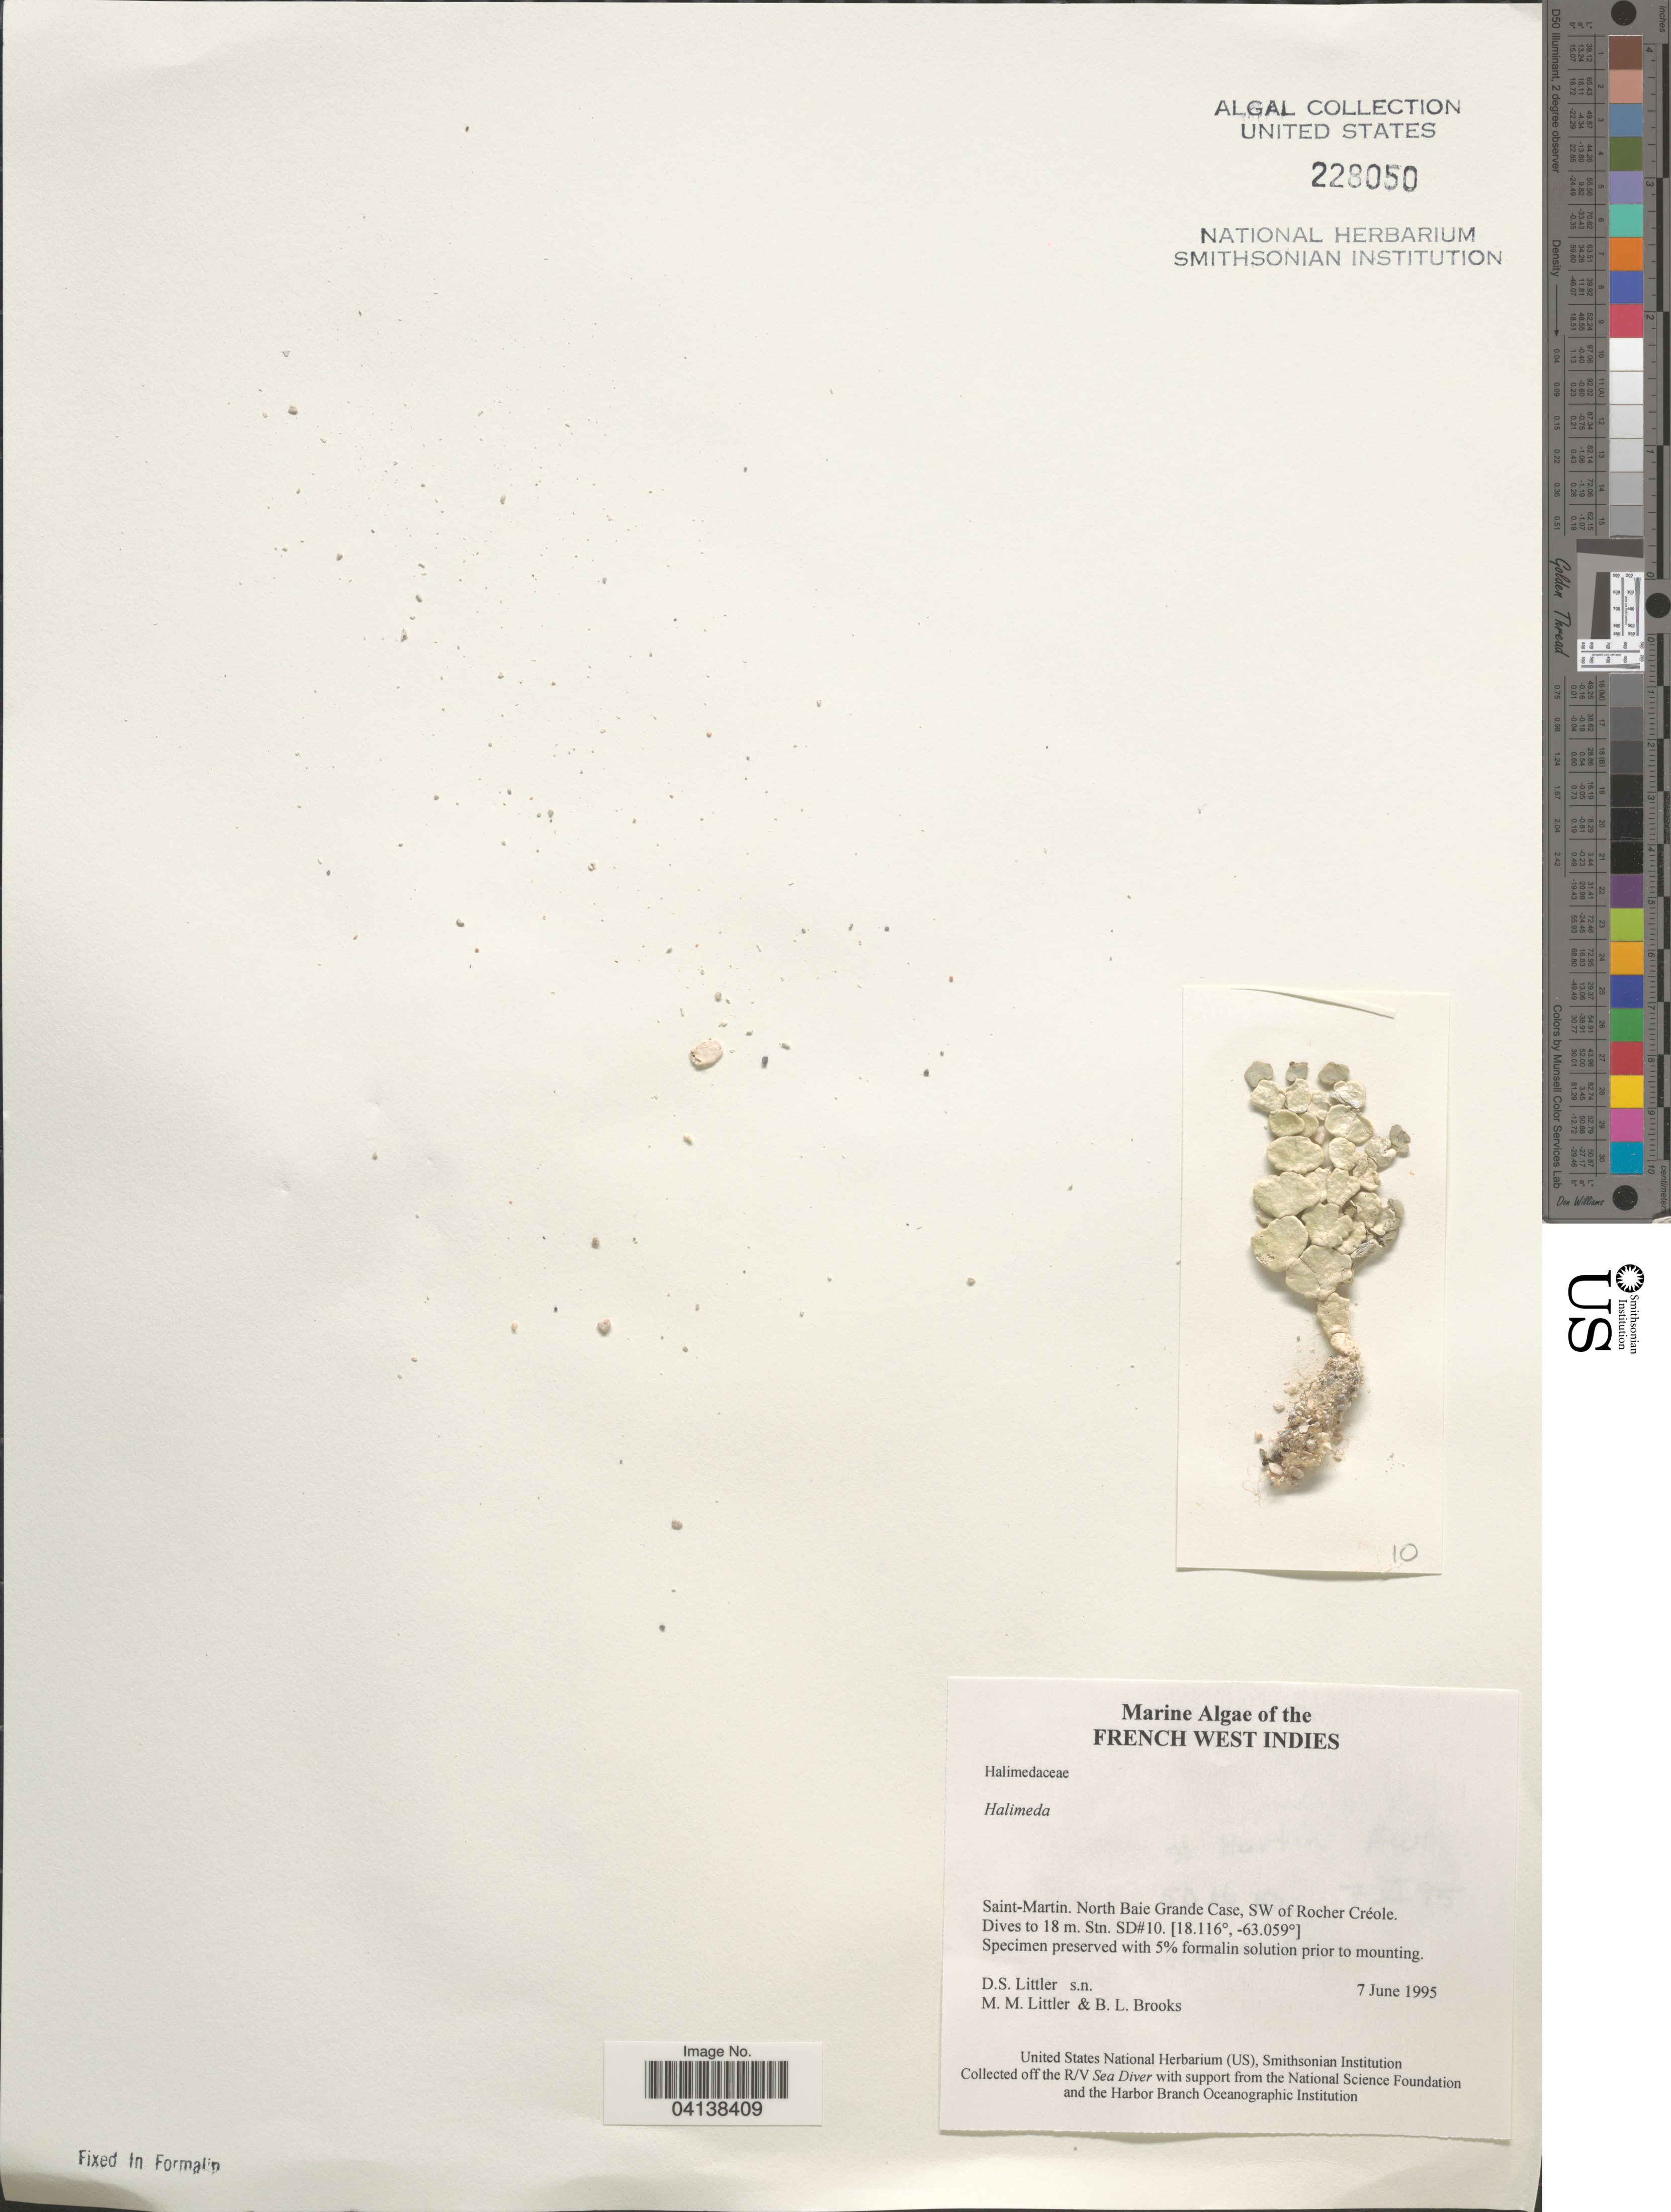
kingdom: Plantae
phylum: Chlorophyta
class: Ulvophyceae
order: Bryopsidales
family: Halimedaceae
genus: Halimeda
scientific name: Halimeda sp.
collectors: D. S. Littler & B. Brooks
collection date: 1995-06-07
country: Saint Martin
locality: French West Indies. Saint-Martin. North Baie Grande Case, SW of Rocher Créole. Stn. SD#10.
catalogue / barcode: US 228050